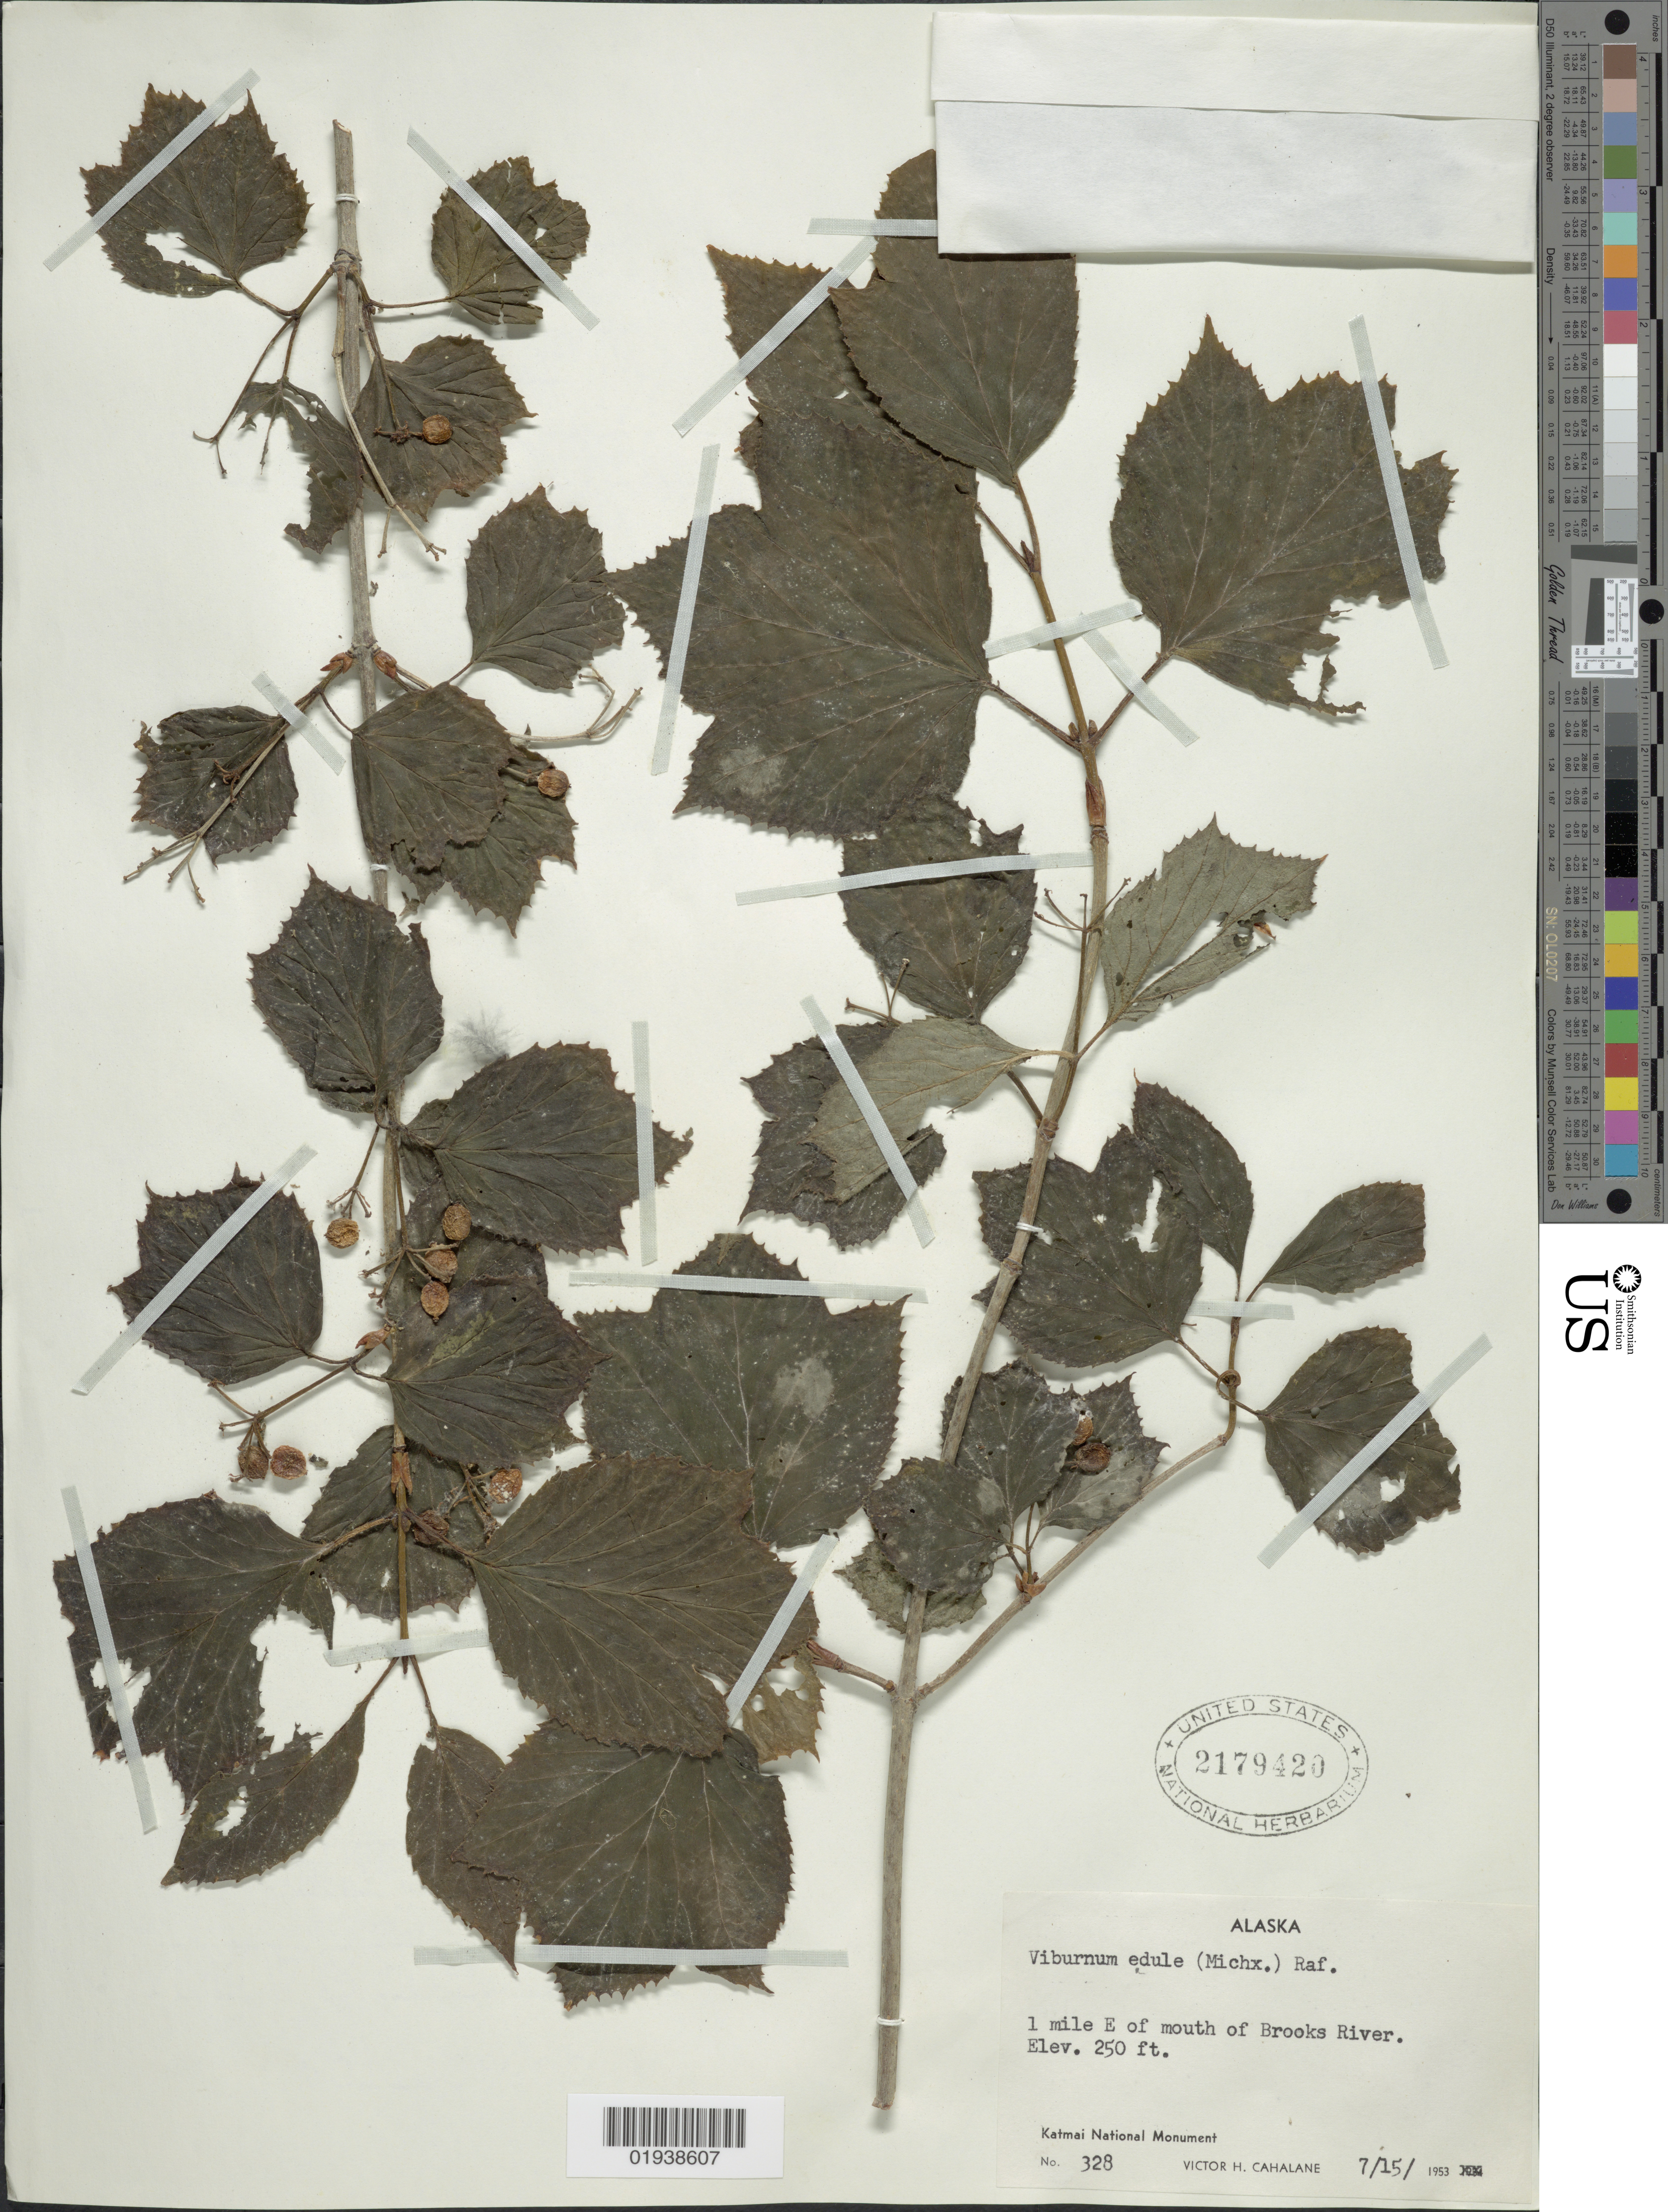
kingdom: Plantae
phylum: Tracheophyta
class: Magnoliopsida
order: Dipsacales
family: Viburnaceae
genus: Viburnum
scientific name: Viburnum edule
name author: (Michx.) Raf.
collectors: V. Cahalane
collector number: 328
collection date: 1953-07-15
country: United States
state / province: Alaska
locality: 1 mile E of mouth of Brooks River, Katmai National Monument.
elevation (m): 76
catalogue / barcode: US 2179420